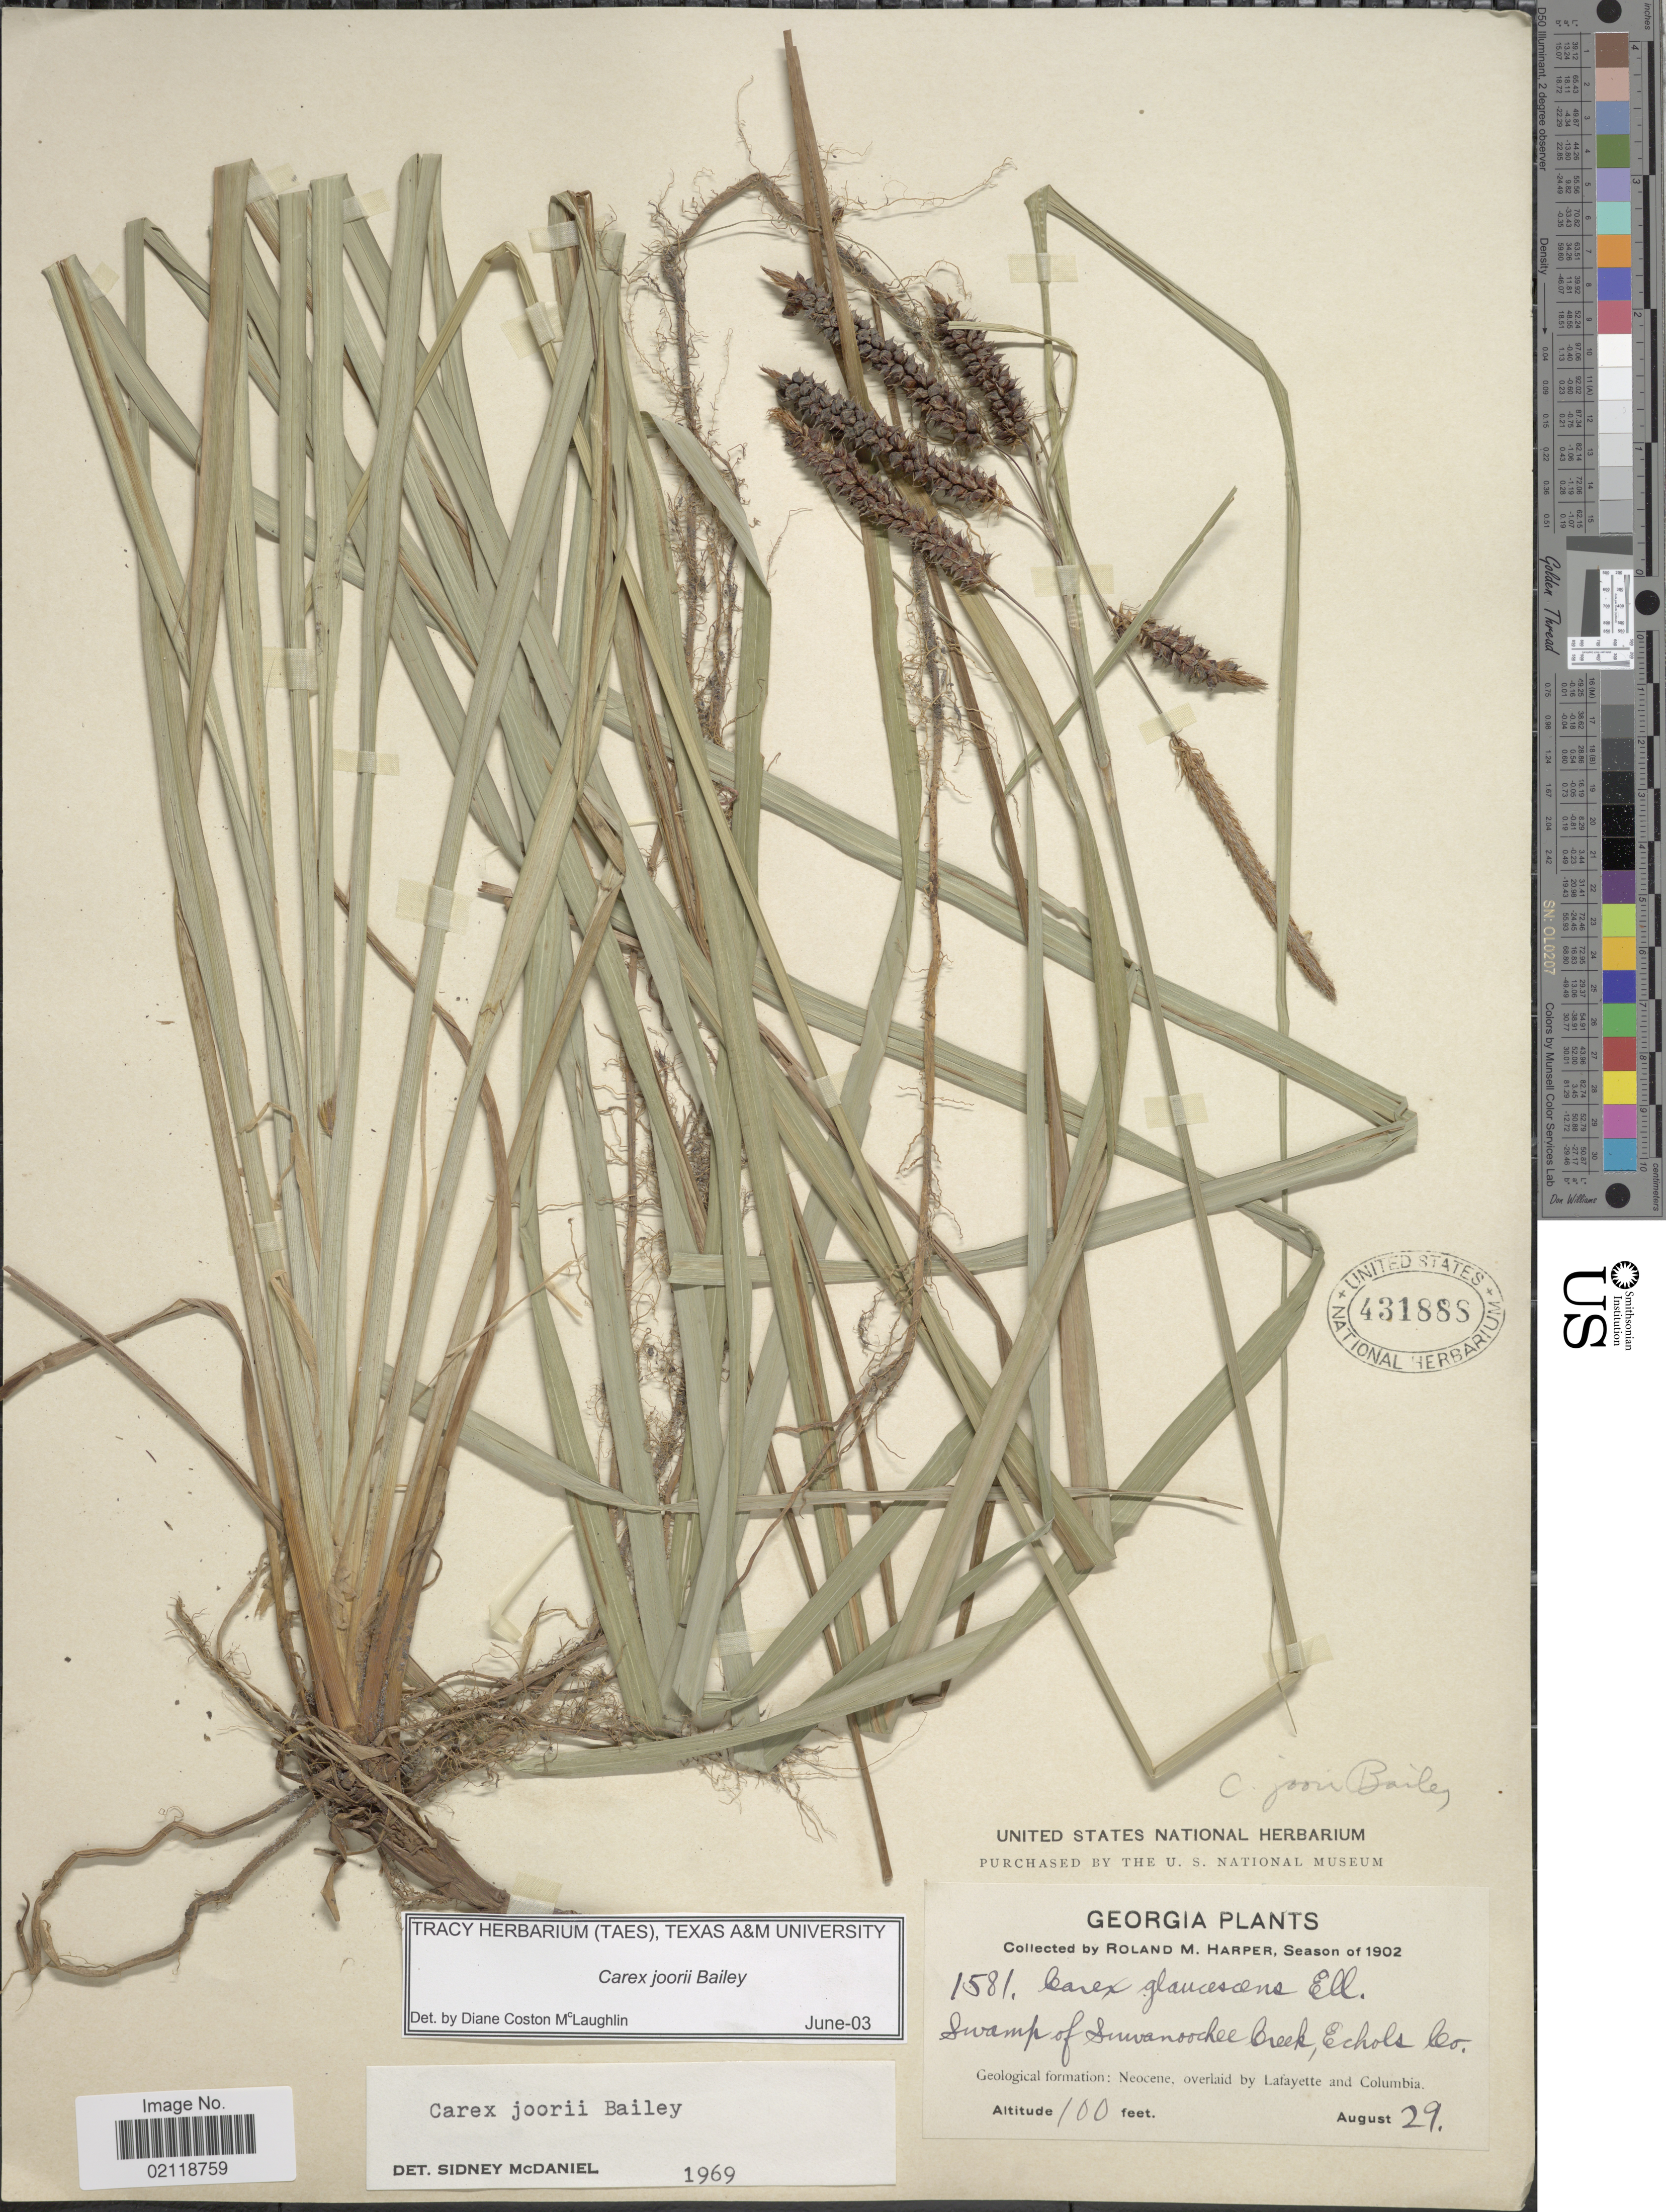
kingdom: Plantae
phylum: Tracheophyta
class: Liliopsida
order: Poales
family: Cyperaceae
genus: Carex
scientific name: Carex joorii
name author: L.H. Bailey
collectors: R. M. Harper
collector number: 1581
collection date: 1902-08-29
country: United States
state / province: Georgia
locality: Swamp of Suwanoochee Creek, Echols Co.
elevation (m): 30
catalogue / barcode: US 431888